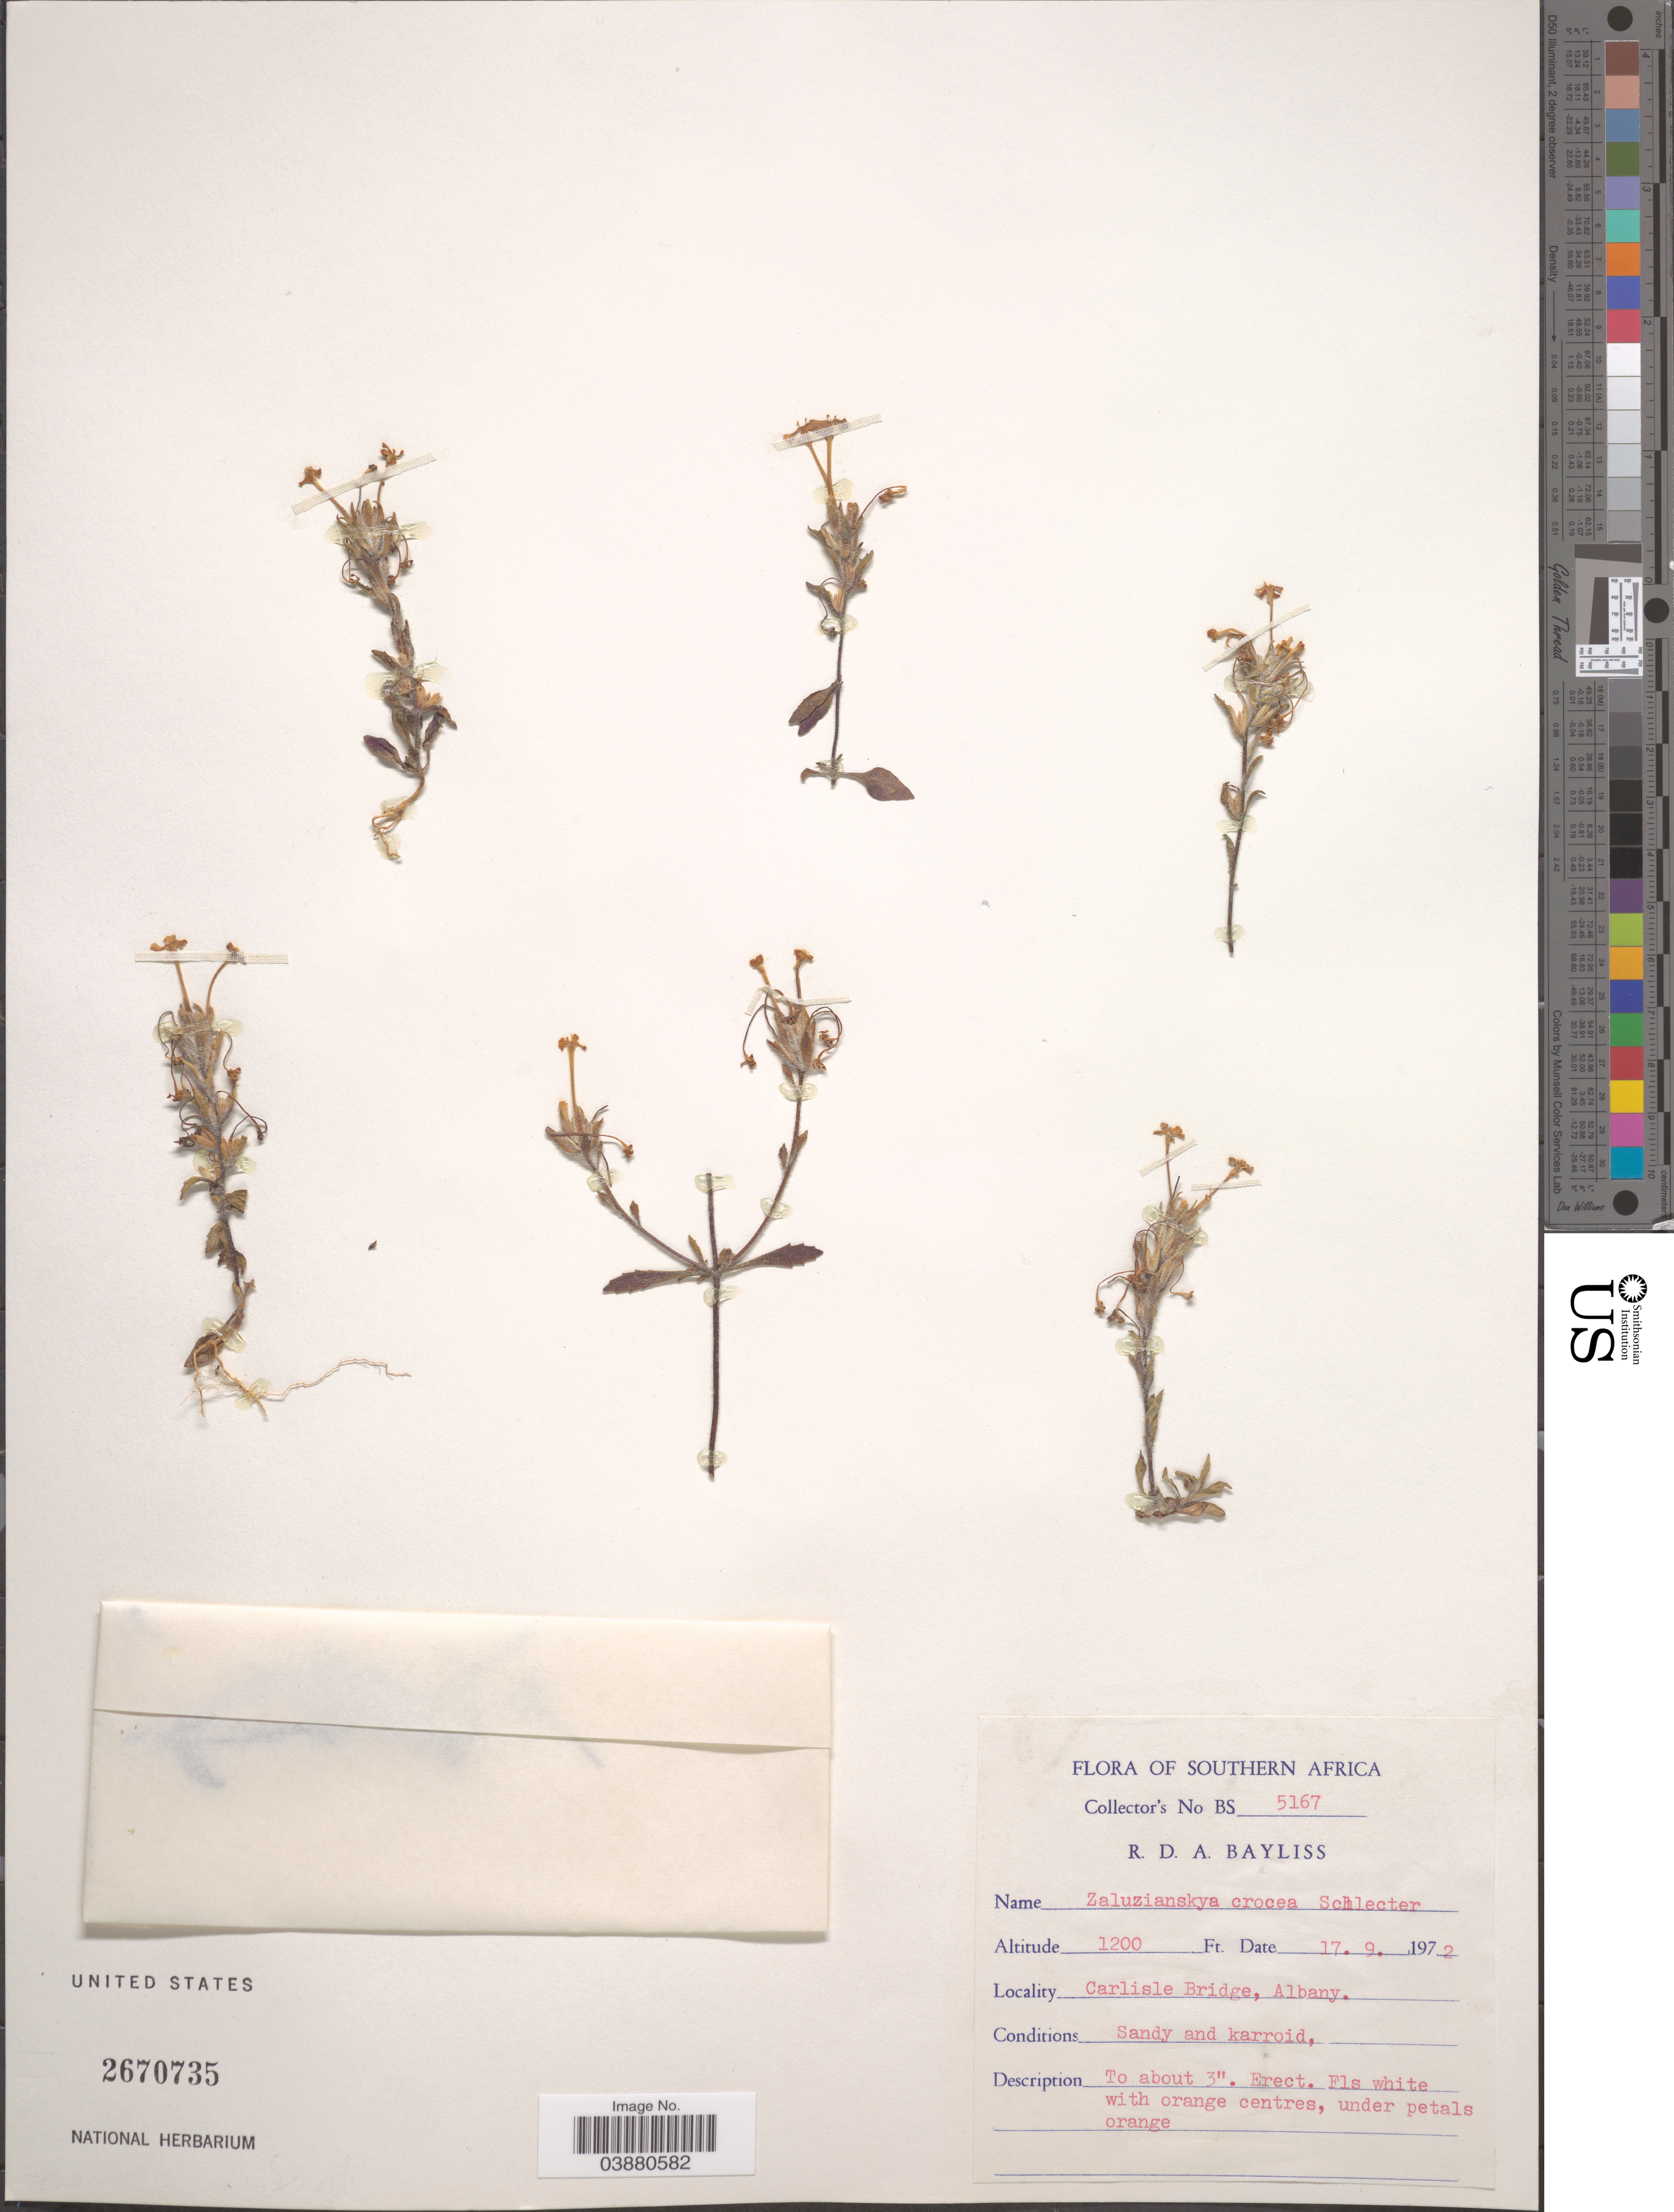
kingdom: Plantae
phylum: Tracheophyta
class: Magnoliopsida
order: Lamiales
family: Scrophulariaceae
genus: Zaluzianskya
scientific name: Zaluzianskya crocea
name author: Schltr.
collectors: R. Bayliss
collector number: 5167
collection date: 1972-09-17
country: South Africa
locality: Southern Africa. Carlisle Bridge, Albany.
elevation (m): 366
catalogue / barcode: US 2670735